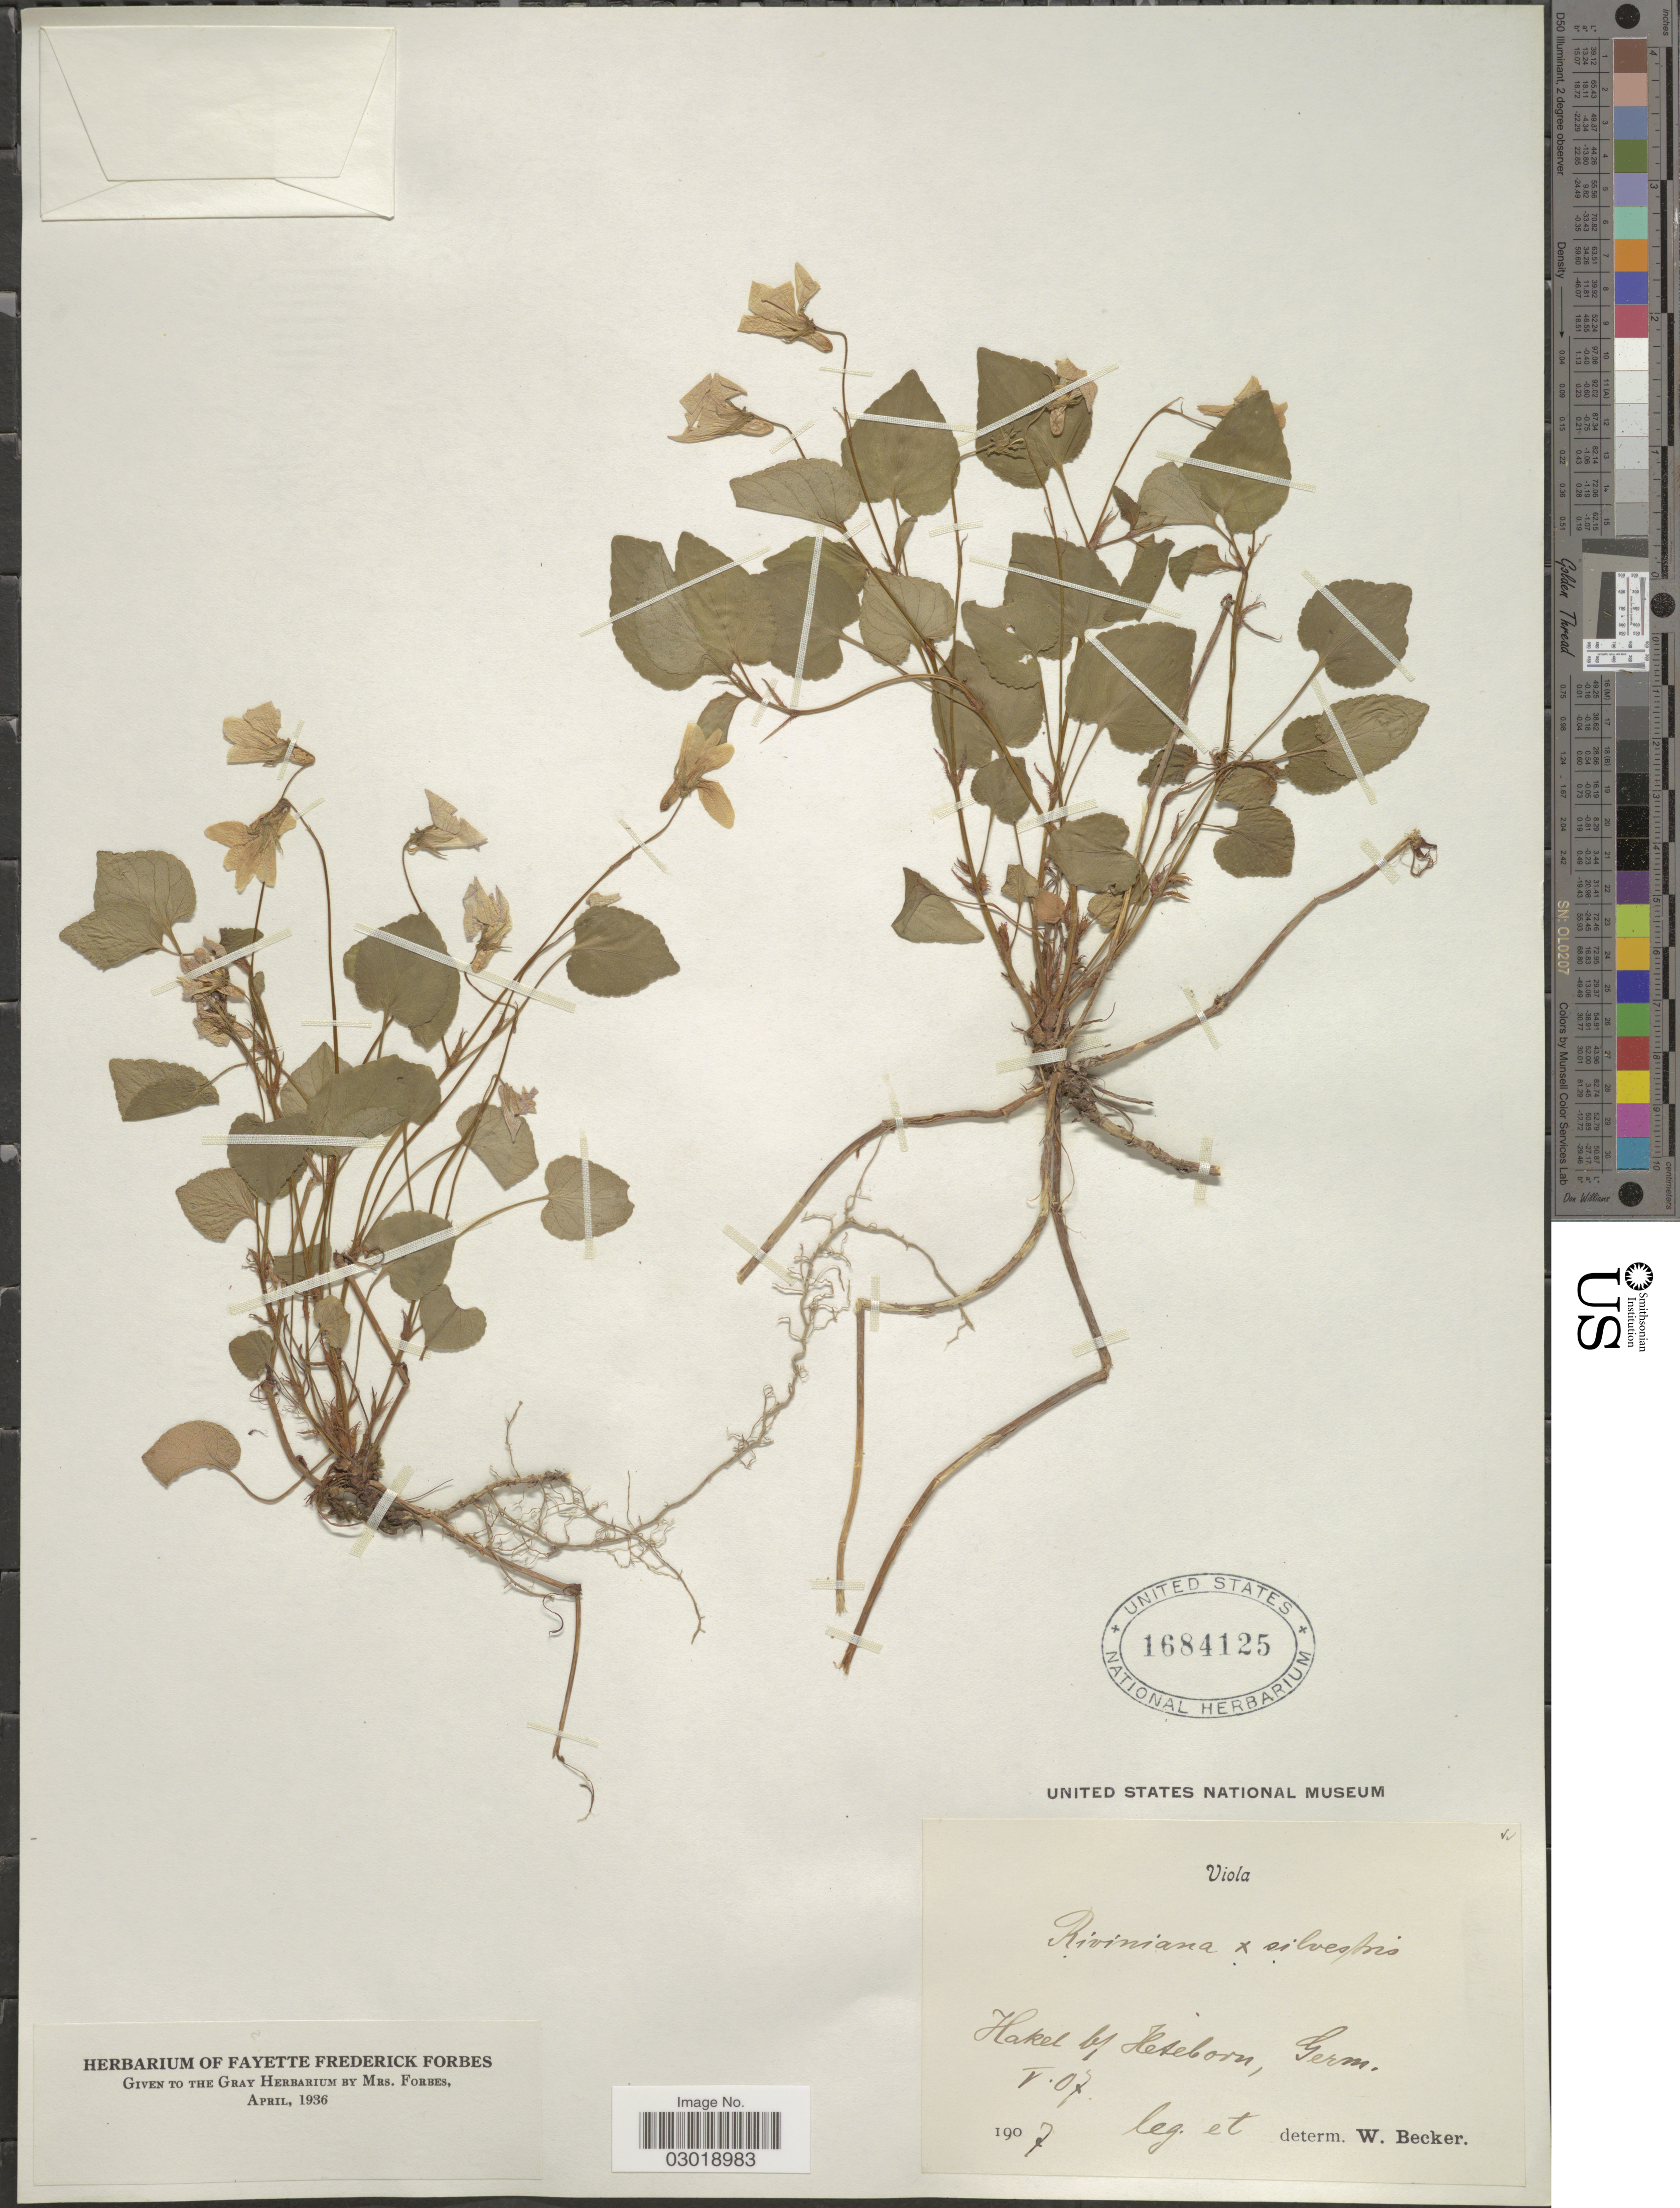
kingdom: Plantae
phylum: Tracheophyta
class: Magnoliopsida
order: Malpighiales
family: Violaceae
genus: Viola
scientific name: Viola riviniana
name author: Rchb.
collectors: W. Becker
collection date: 1907-05-07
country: Germany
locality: Hakel bj [interpreted] Heteborn, Germ.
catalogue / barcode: US 1684125